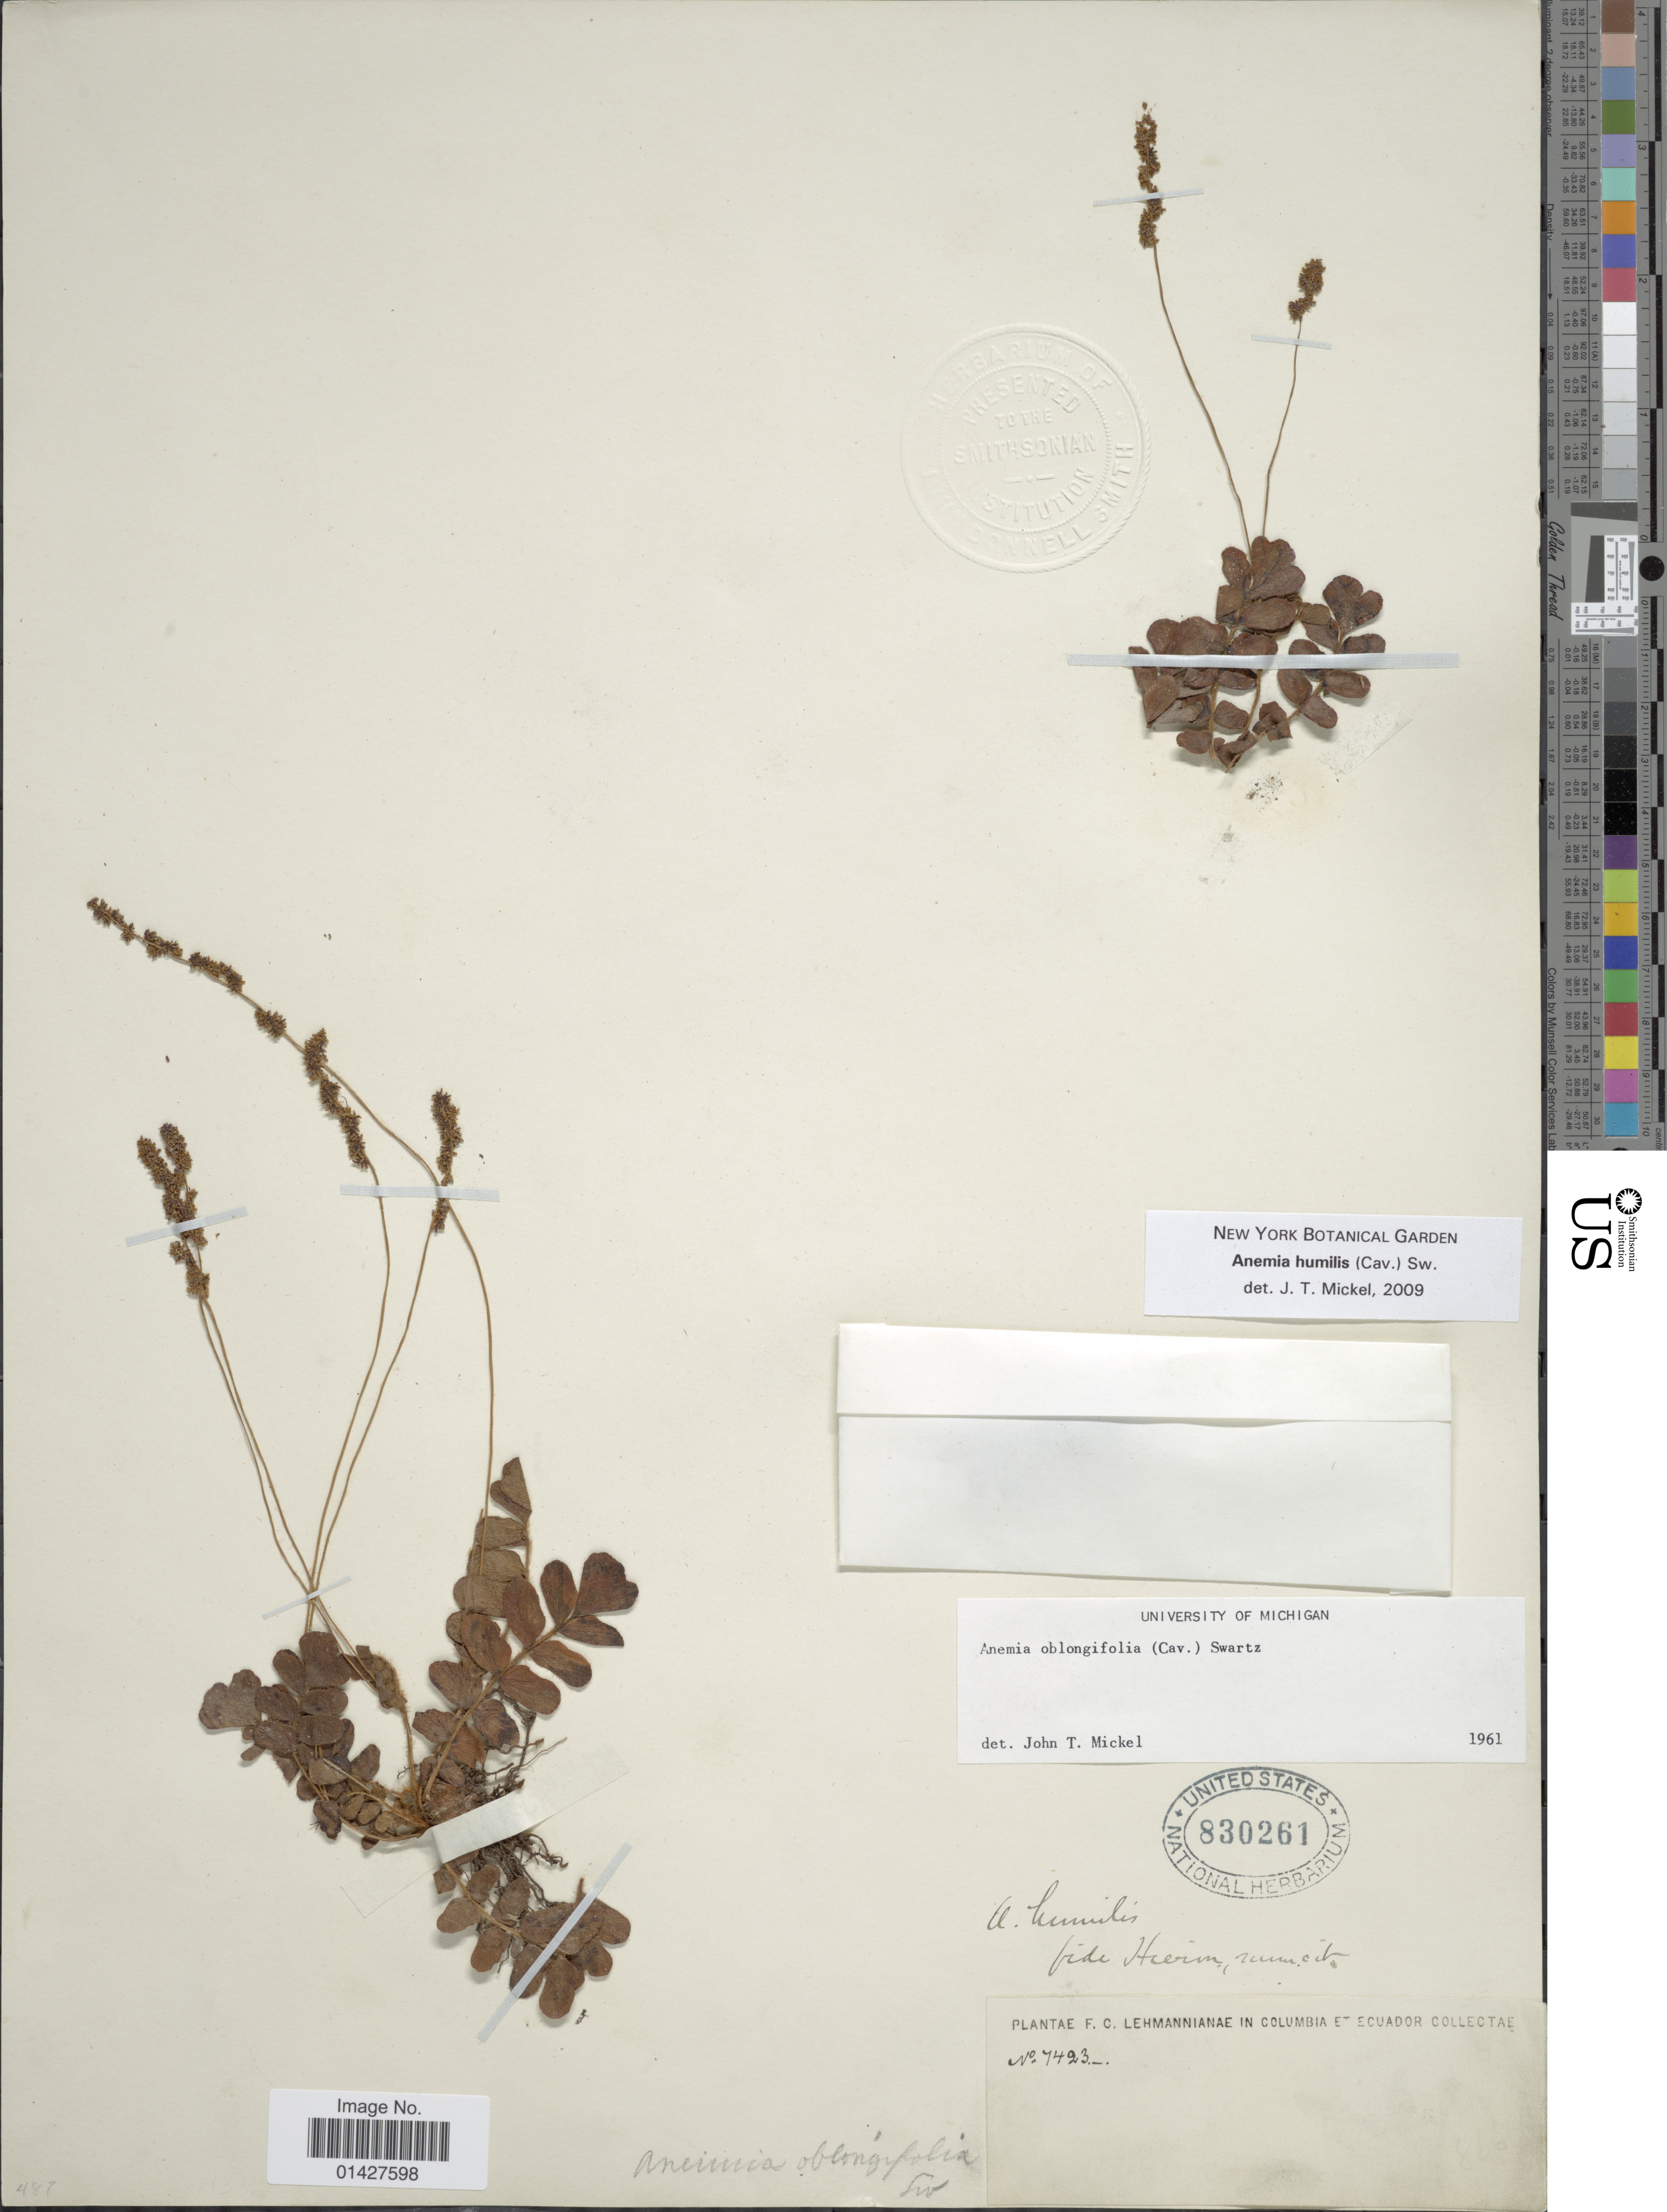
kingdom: Plantae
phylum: Tracheophyta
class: Polypodiopsida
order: Schizaeales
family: Anemiaceae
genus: Anemia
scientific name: Anemia humilis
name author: (Cav.) Sw.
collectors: F. C. Lehmann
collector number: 7423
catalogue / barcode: US 930261